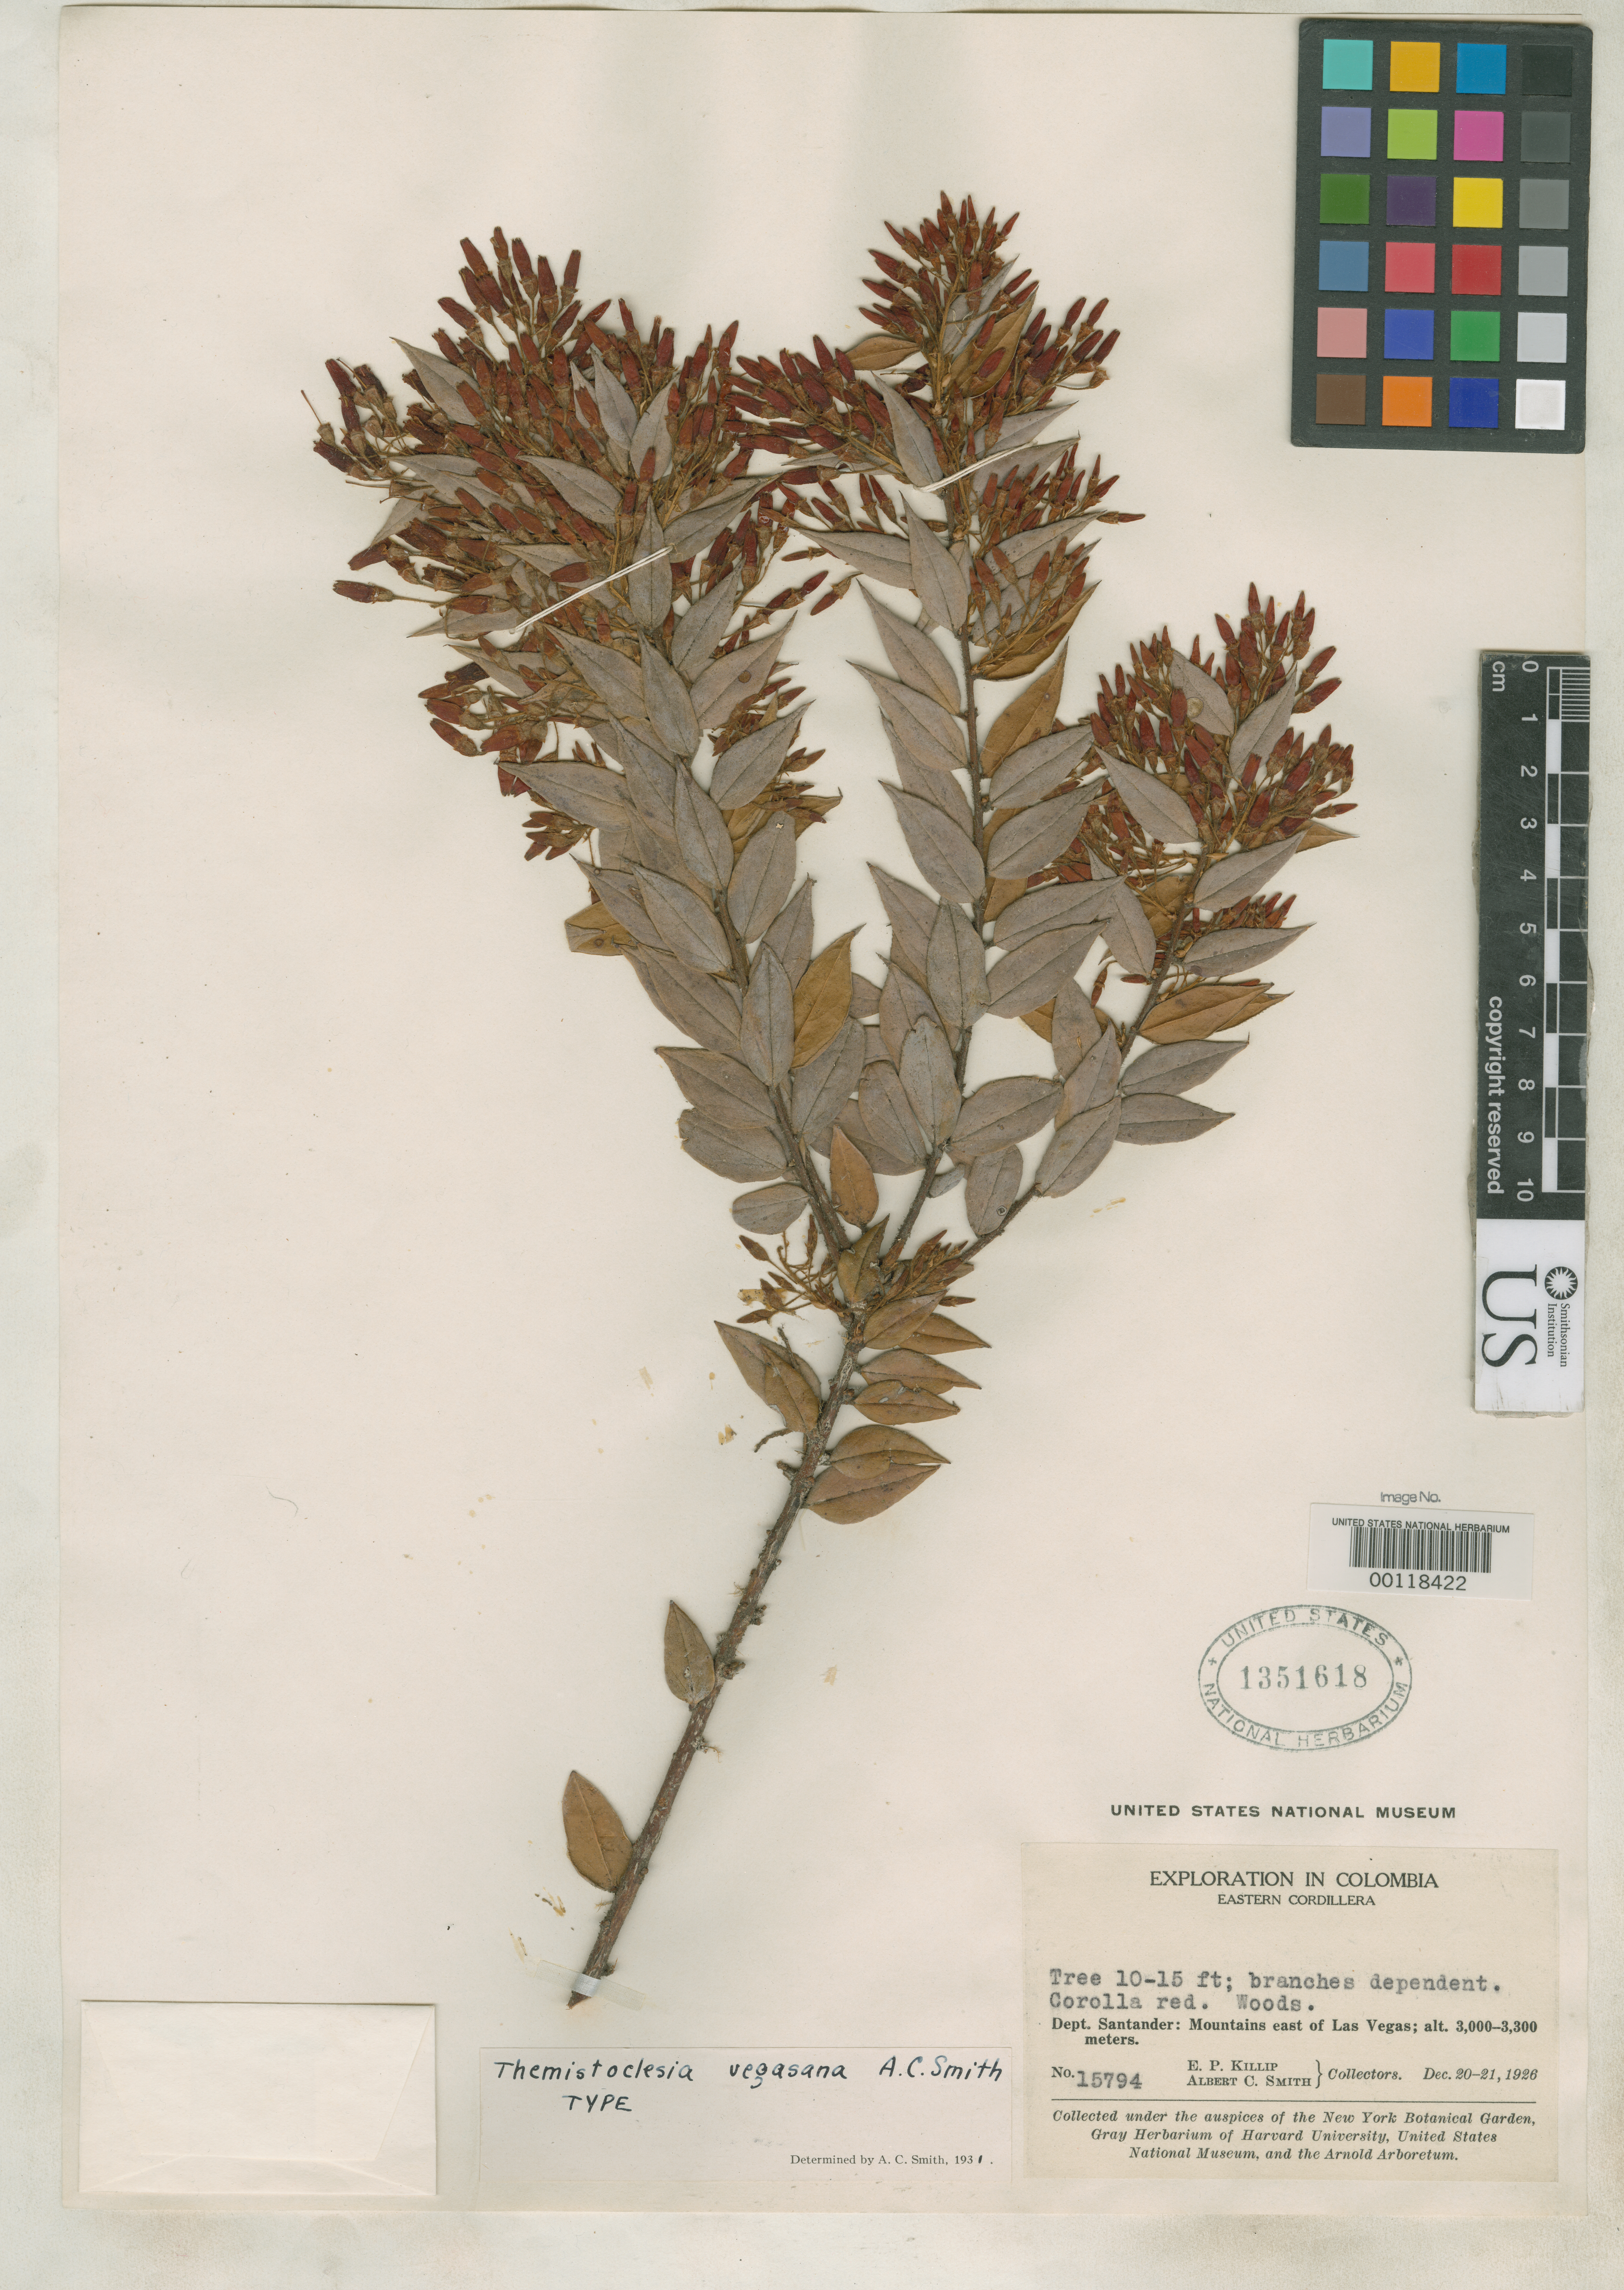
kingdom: Plantae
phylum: Tracheophyta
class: Magnoliopsida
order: Ericales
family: Ericaceae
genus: Themistoclesia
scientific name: Themistoclesia vegasana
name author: A.C. Sm.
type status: Holotype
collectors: E. P. Killip & A. C. Smith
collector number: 15794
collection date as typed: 21 Dec 1926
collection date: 1926-12-21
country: Colombia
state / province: Santander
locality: E of Las Vegas.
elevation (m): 3000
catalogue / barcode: US 1351618